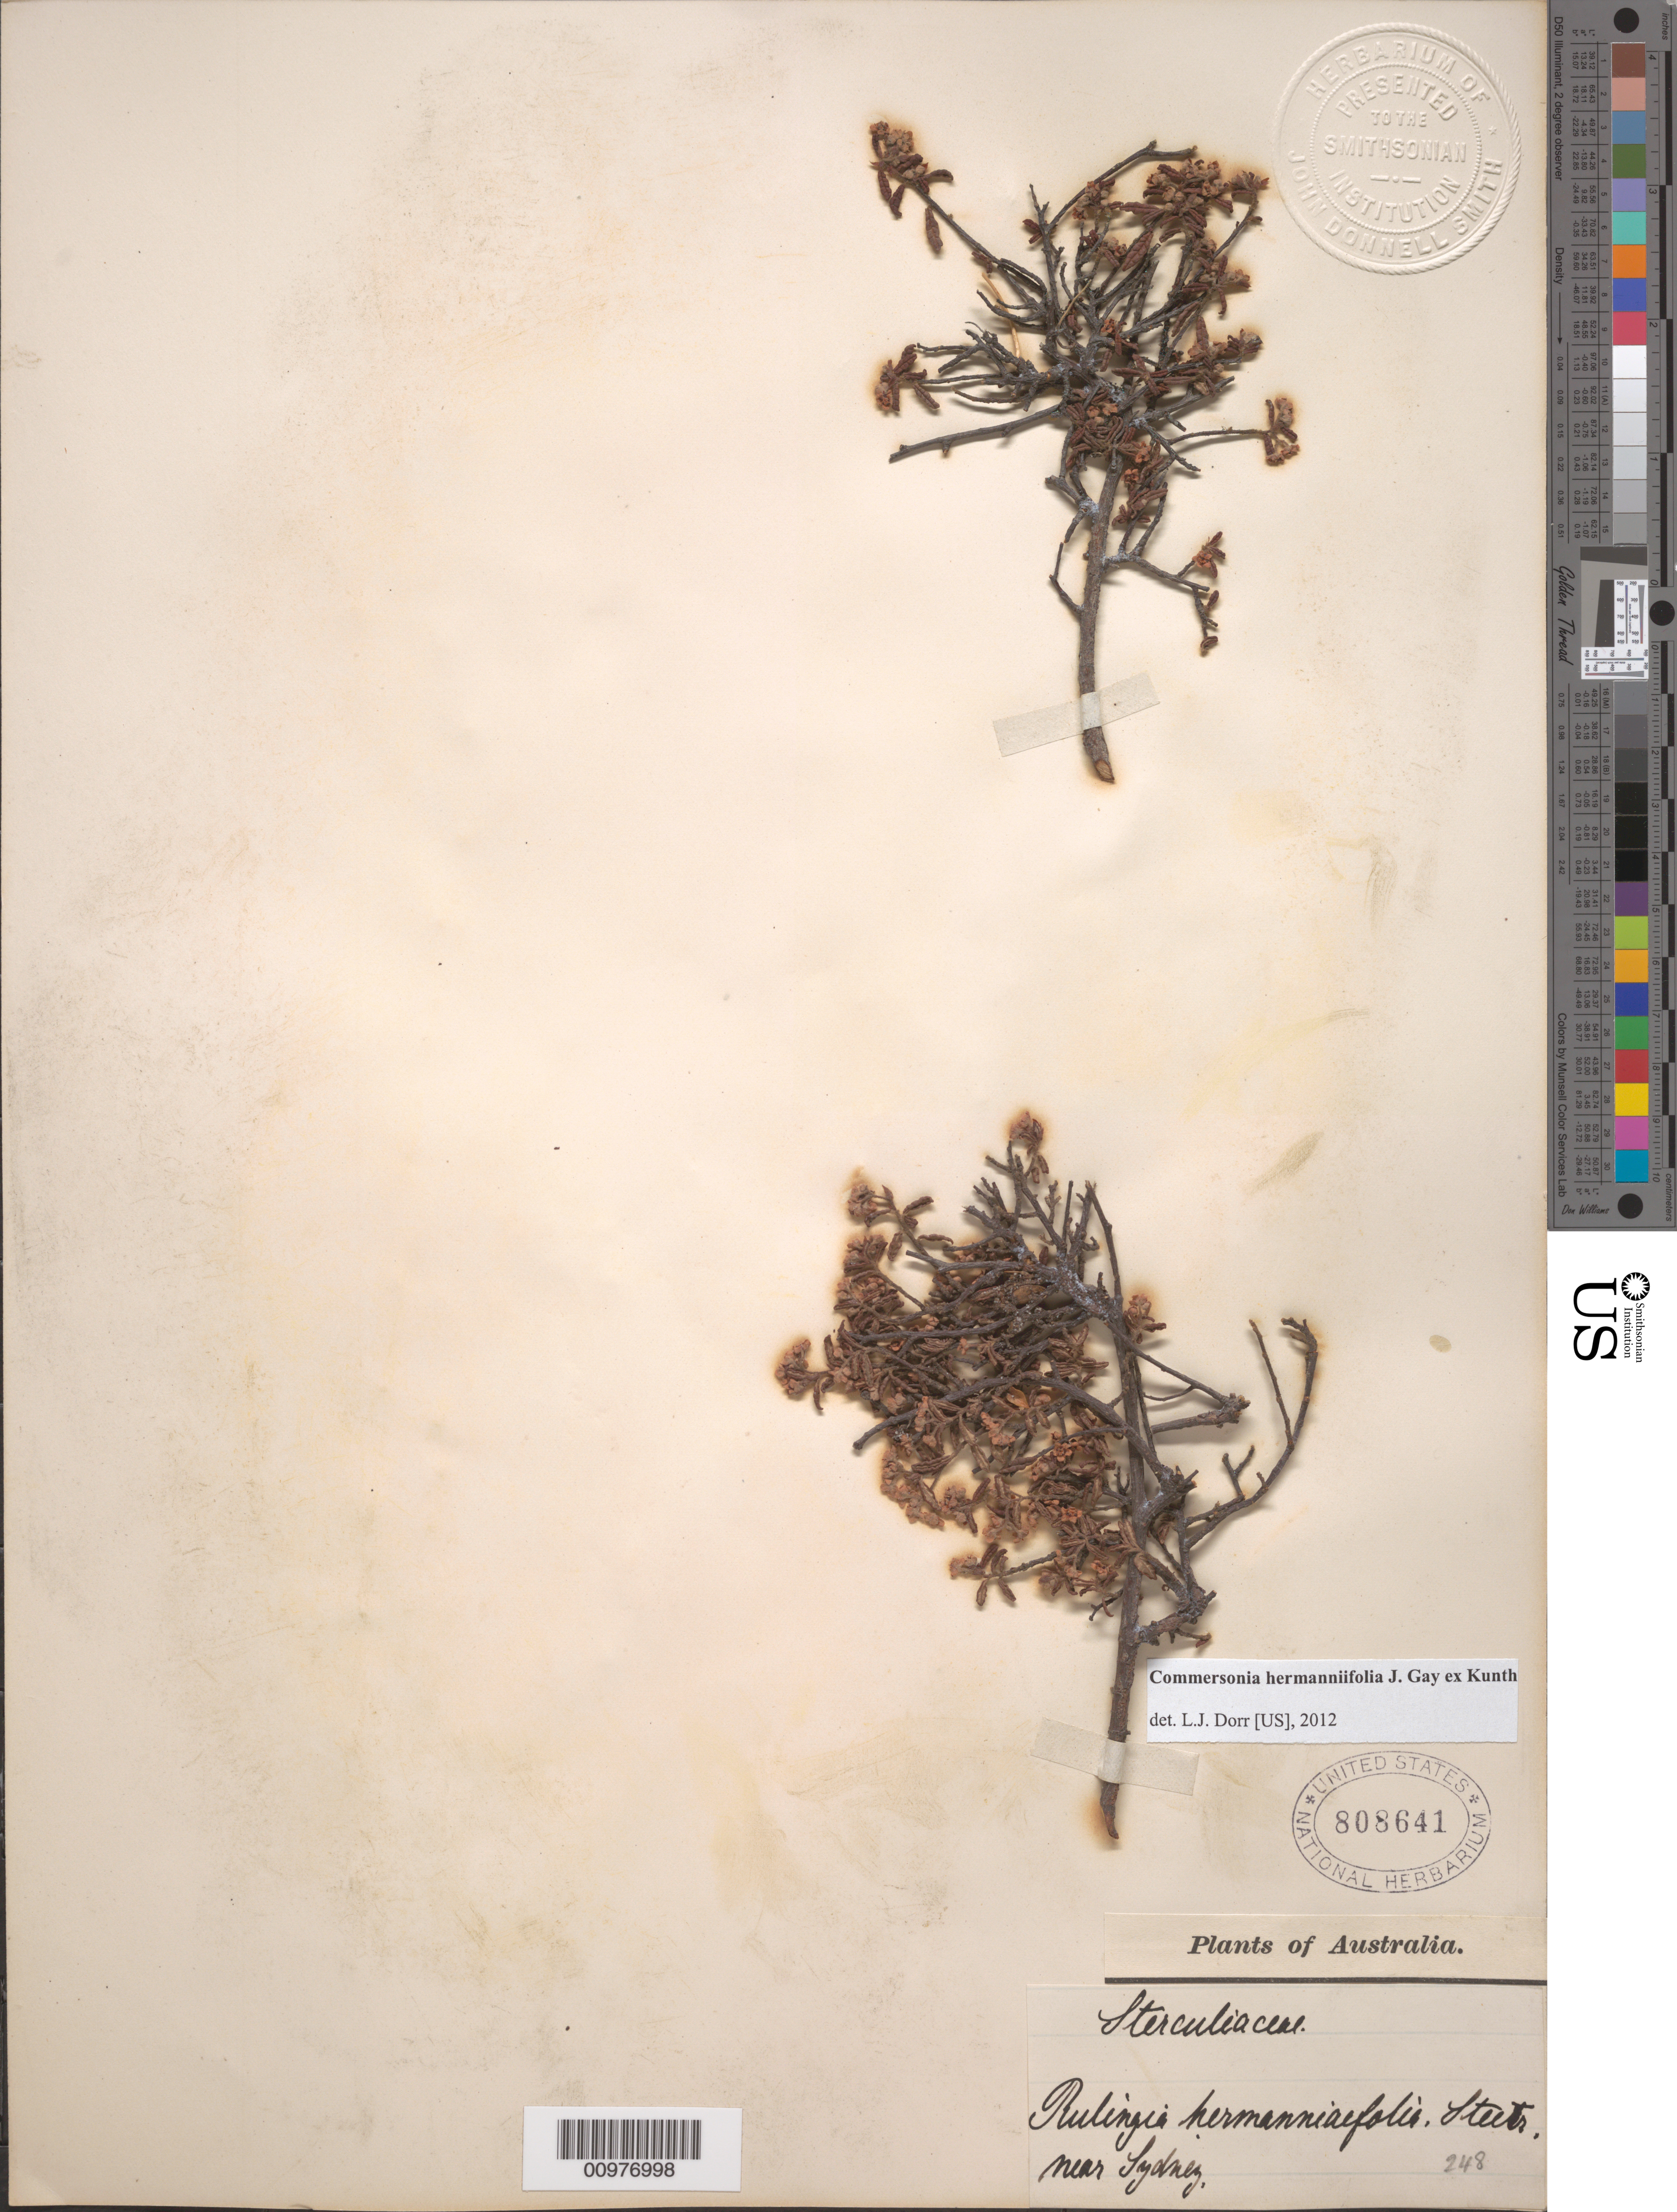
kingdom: Plantae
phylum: Tracheophyta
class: Magnoliopsida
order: Malvales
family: Malvaceae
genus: Commersonia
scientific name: Commersonia hermanniifolia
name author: J. Gay ex Kunth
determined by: Dorr, L. J., (BOT), Smithsonian Institution - National Museum of Natural History (UNITED STATES)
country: Australia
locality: near Sydney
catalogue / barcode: US 808641